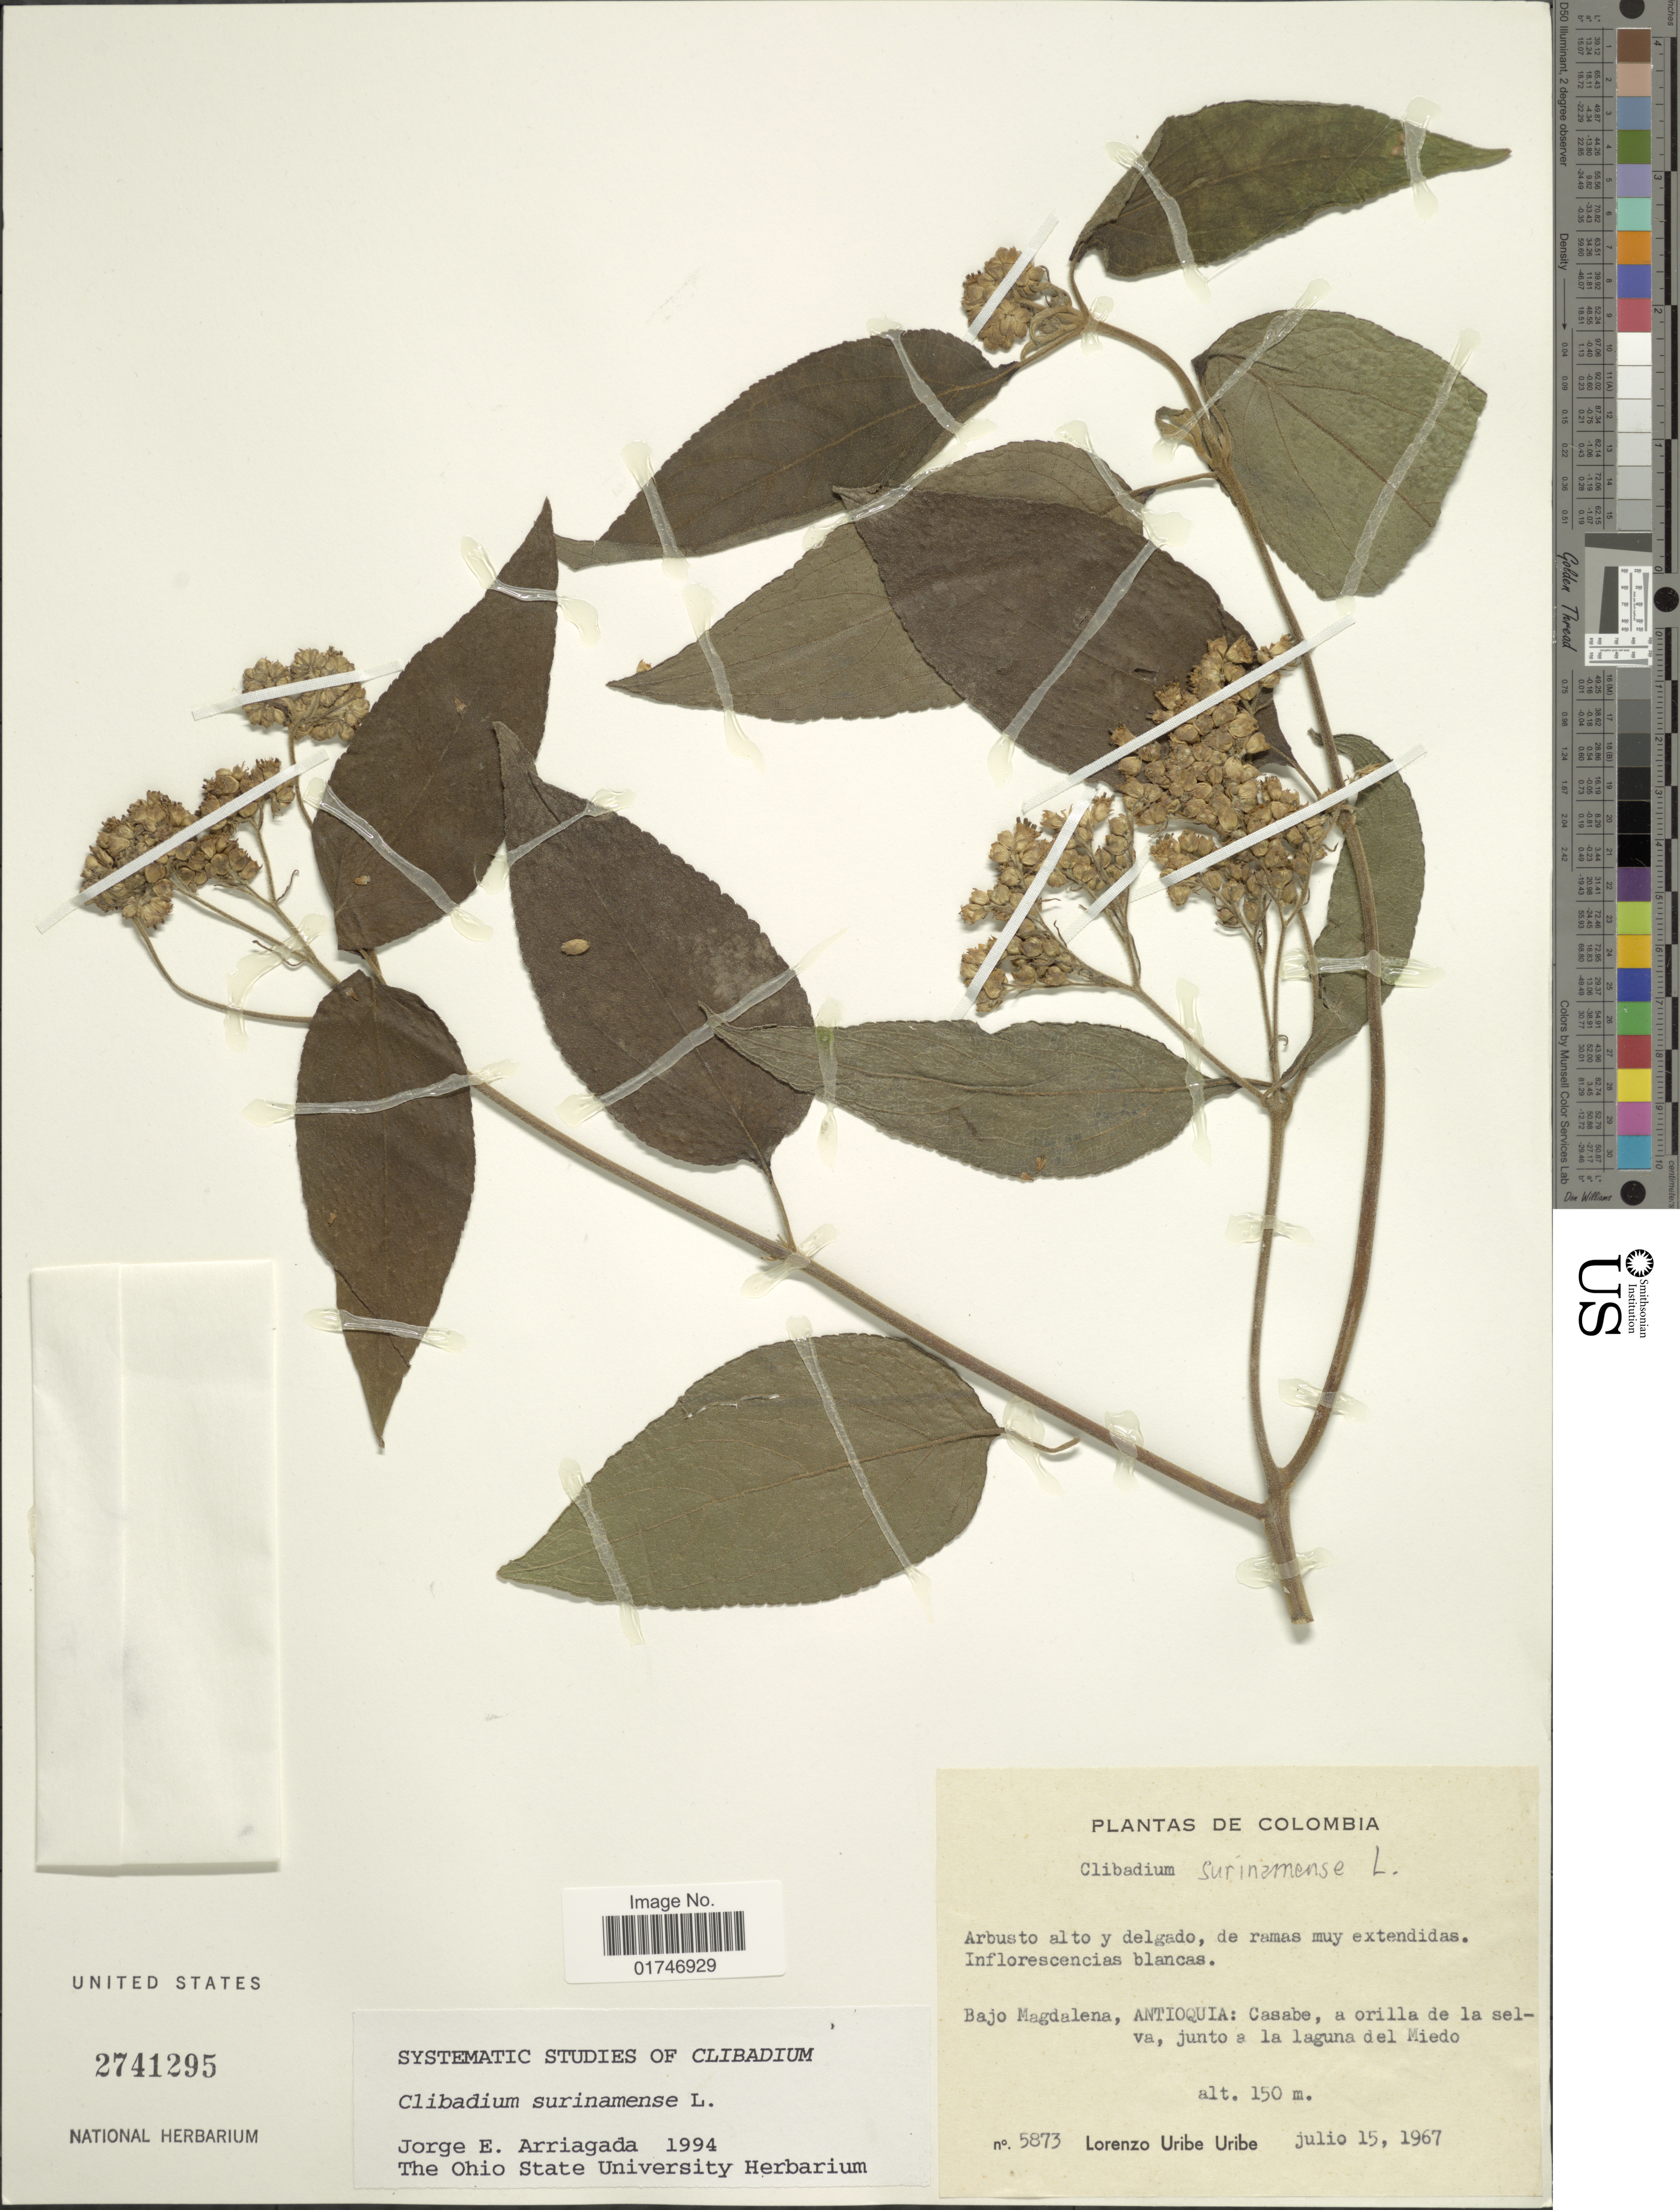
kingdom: Plantae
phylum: Tracheophyta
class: Magnoliopsida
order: Asterales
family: Asteraceae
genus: Clibadium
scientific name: Clibadium surinamense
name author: L.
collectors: L. Uribe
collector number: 5873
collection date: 1967-07-15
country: Colombia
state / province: Antioquia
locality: Bajo Magdalena, Antioquia: Casabe, a orilla de la selva, juntom a la laguna del Miedo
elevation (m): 150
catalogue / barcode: US 2741295